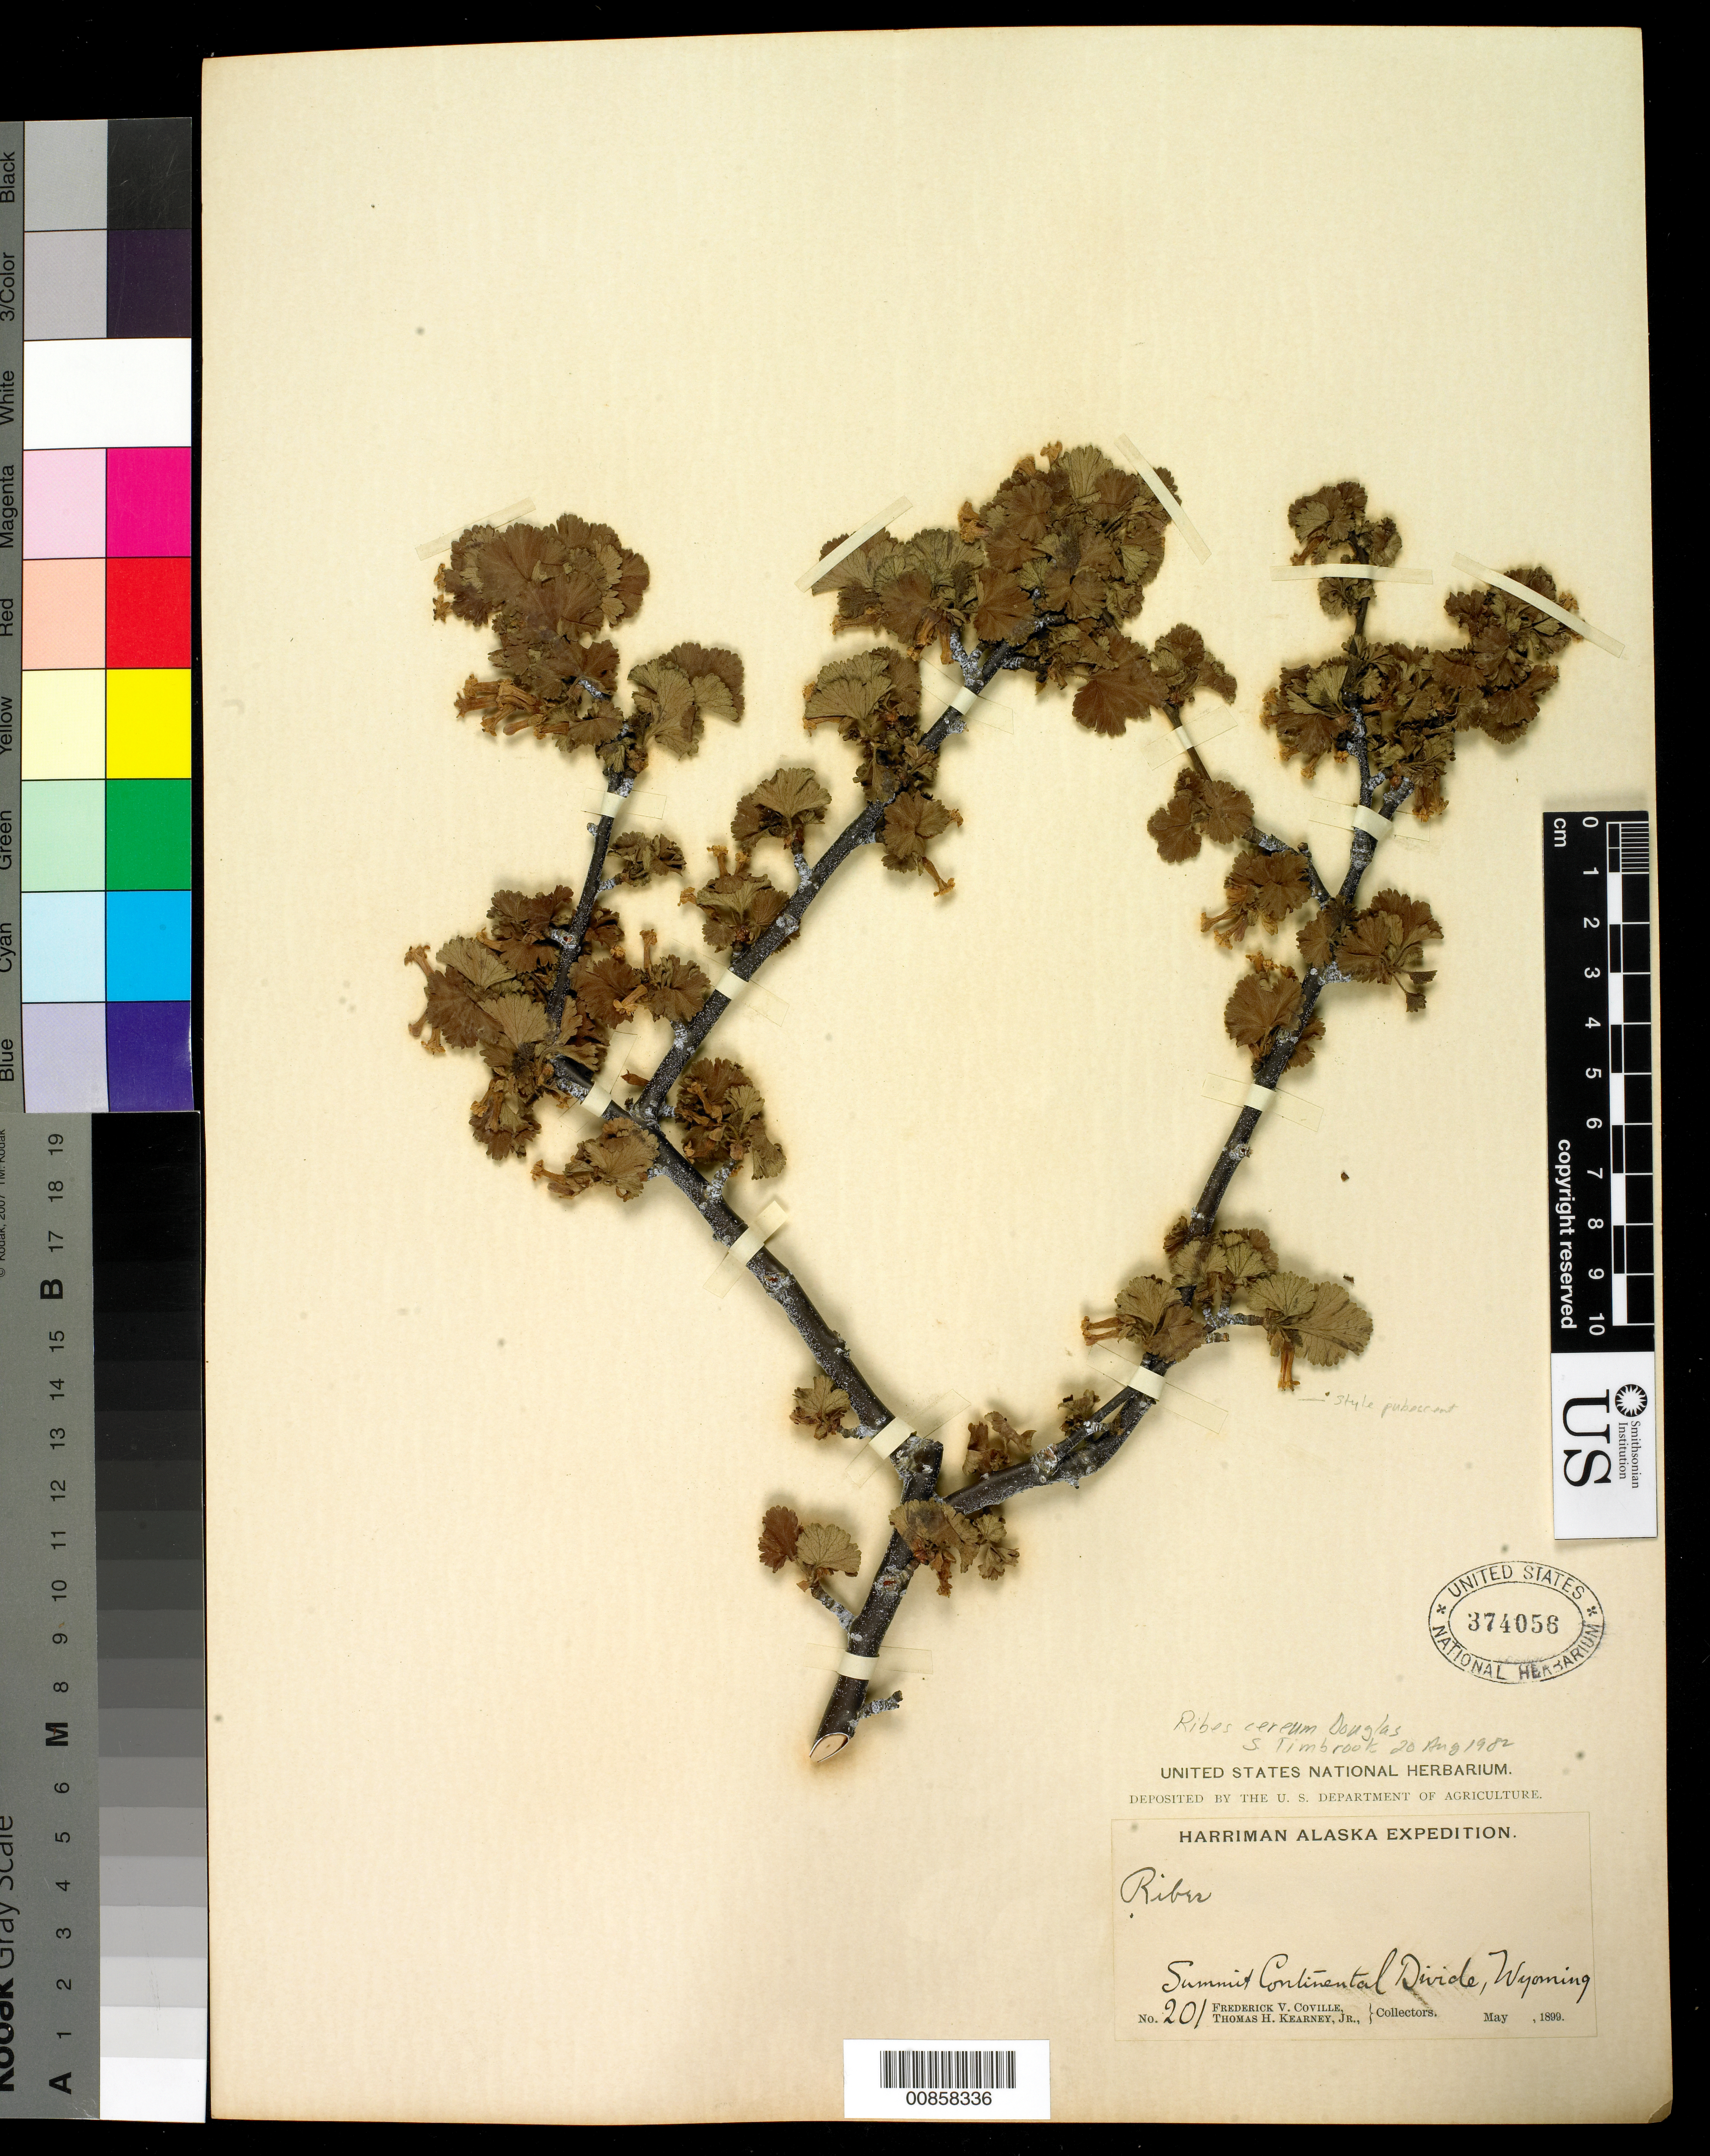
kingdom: Plantae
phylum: Tracheophyta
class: Magnoliopsida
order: Saxifragales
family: Grossulariaceae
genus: Ribes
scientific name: Ribes cereum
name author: Douglas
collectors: Coville, F. C.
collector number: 201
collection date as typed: May 1899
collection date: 1899-05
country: United States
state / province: Wyoming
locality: Summit Continental Divide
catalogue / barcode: US 374056